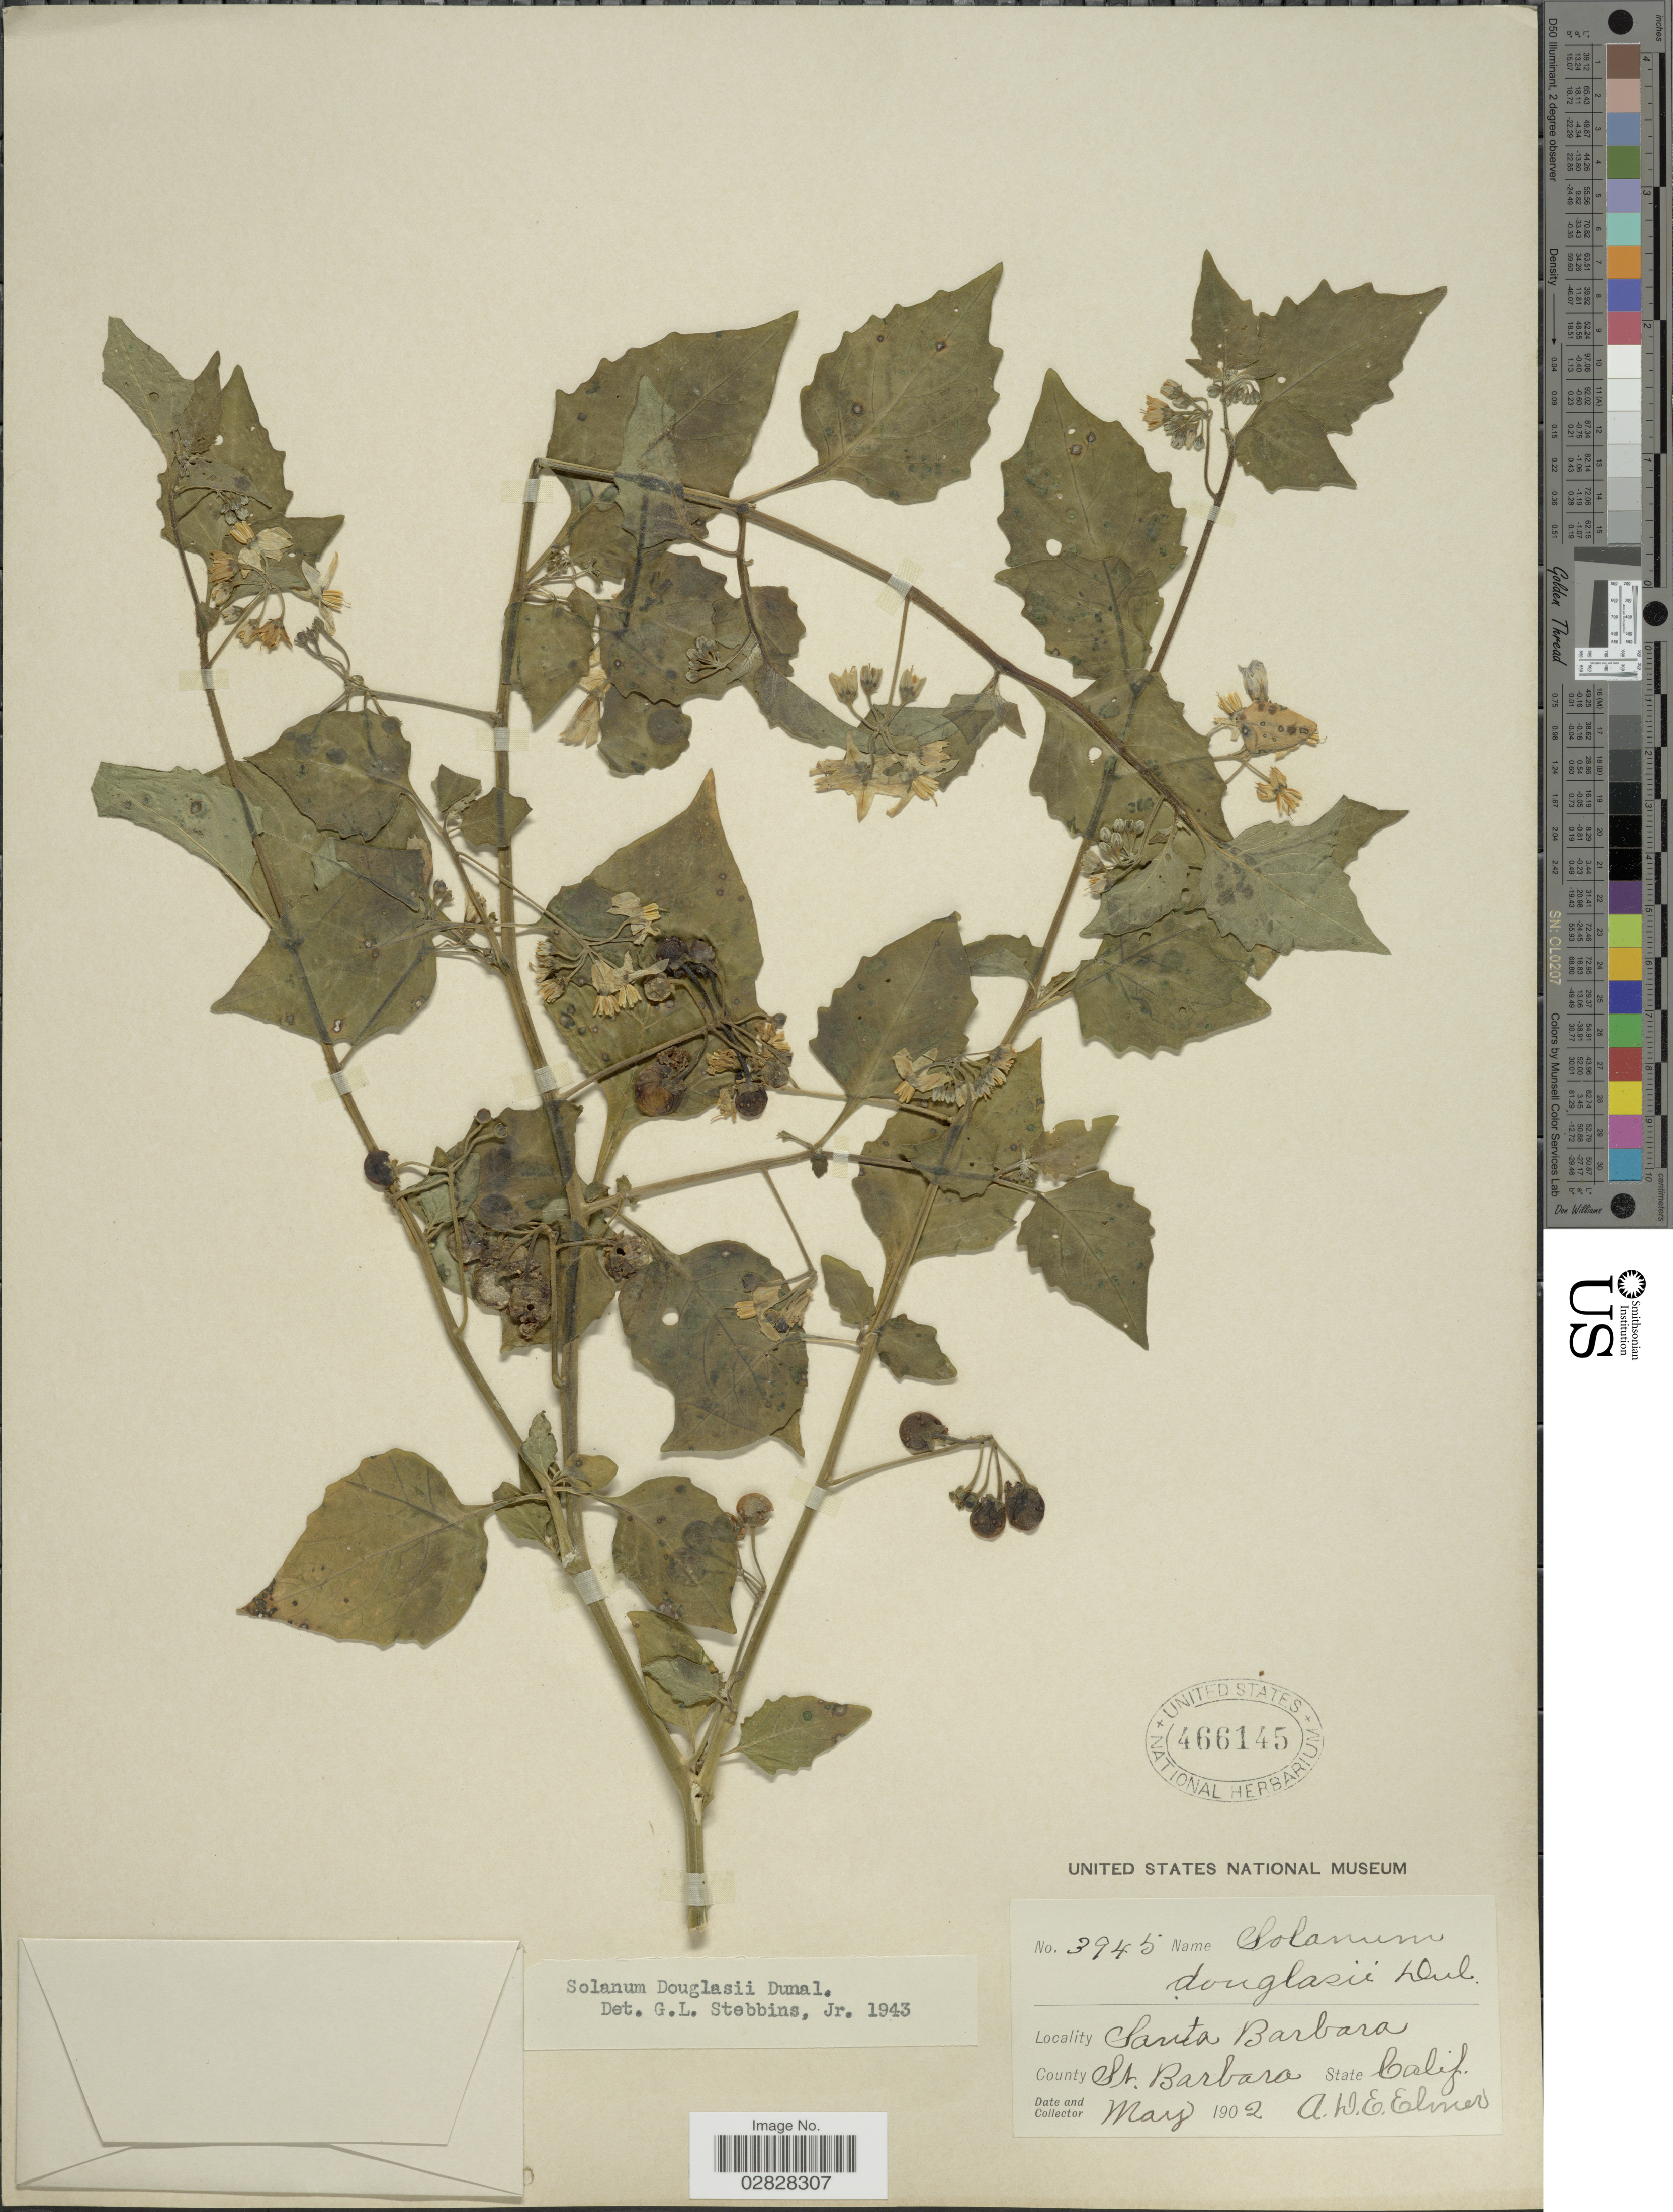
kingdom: Plantae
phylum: Tracheophyta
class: Magnoliopsida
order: Solanales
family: Solanaceae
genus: Solanum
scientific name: Solanum douglasii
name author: Dunal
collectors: A. D. E. Elmer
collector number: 3945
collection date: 1902-05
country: United States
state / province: California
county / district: Santa Barbara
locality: Santa Barbara. County St. Barbara.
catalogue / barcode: US 466145